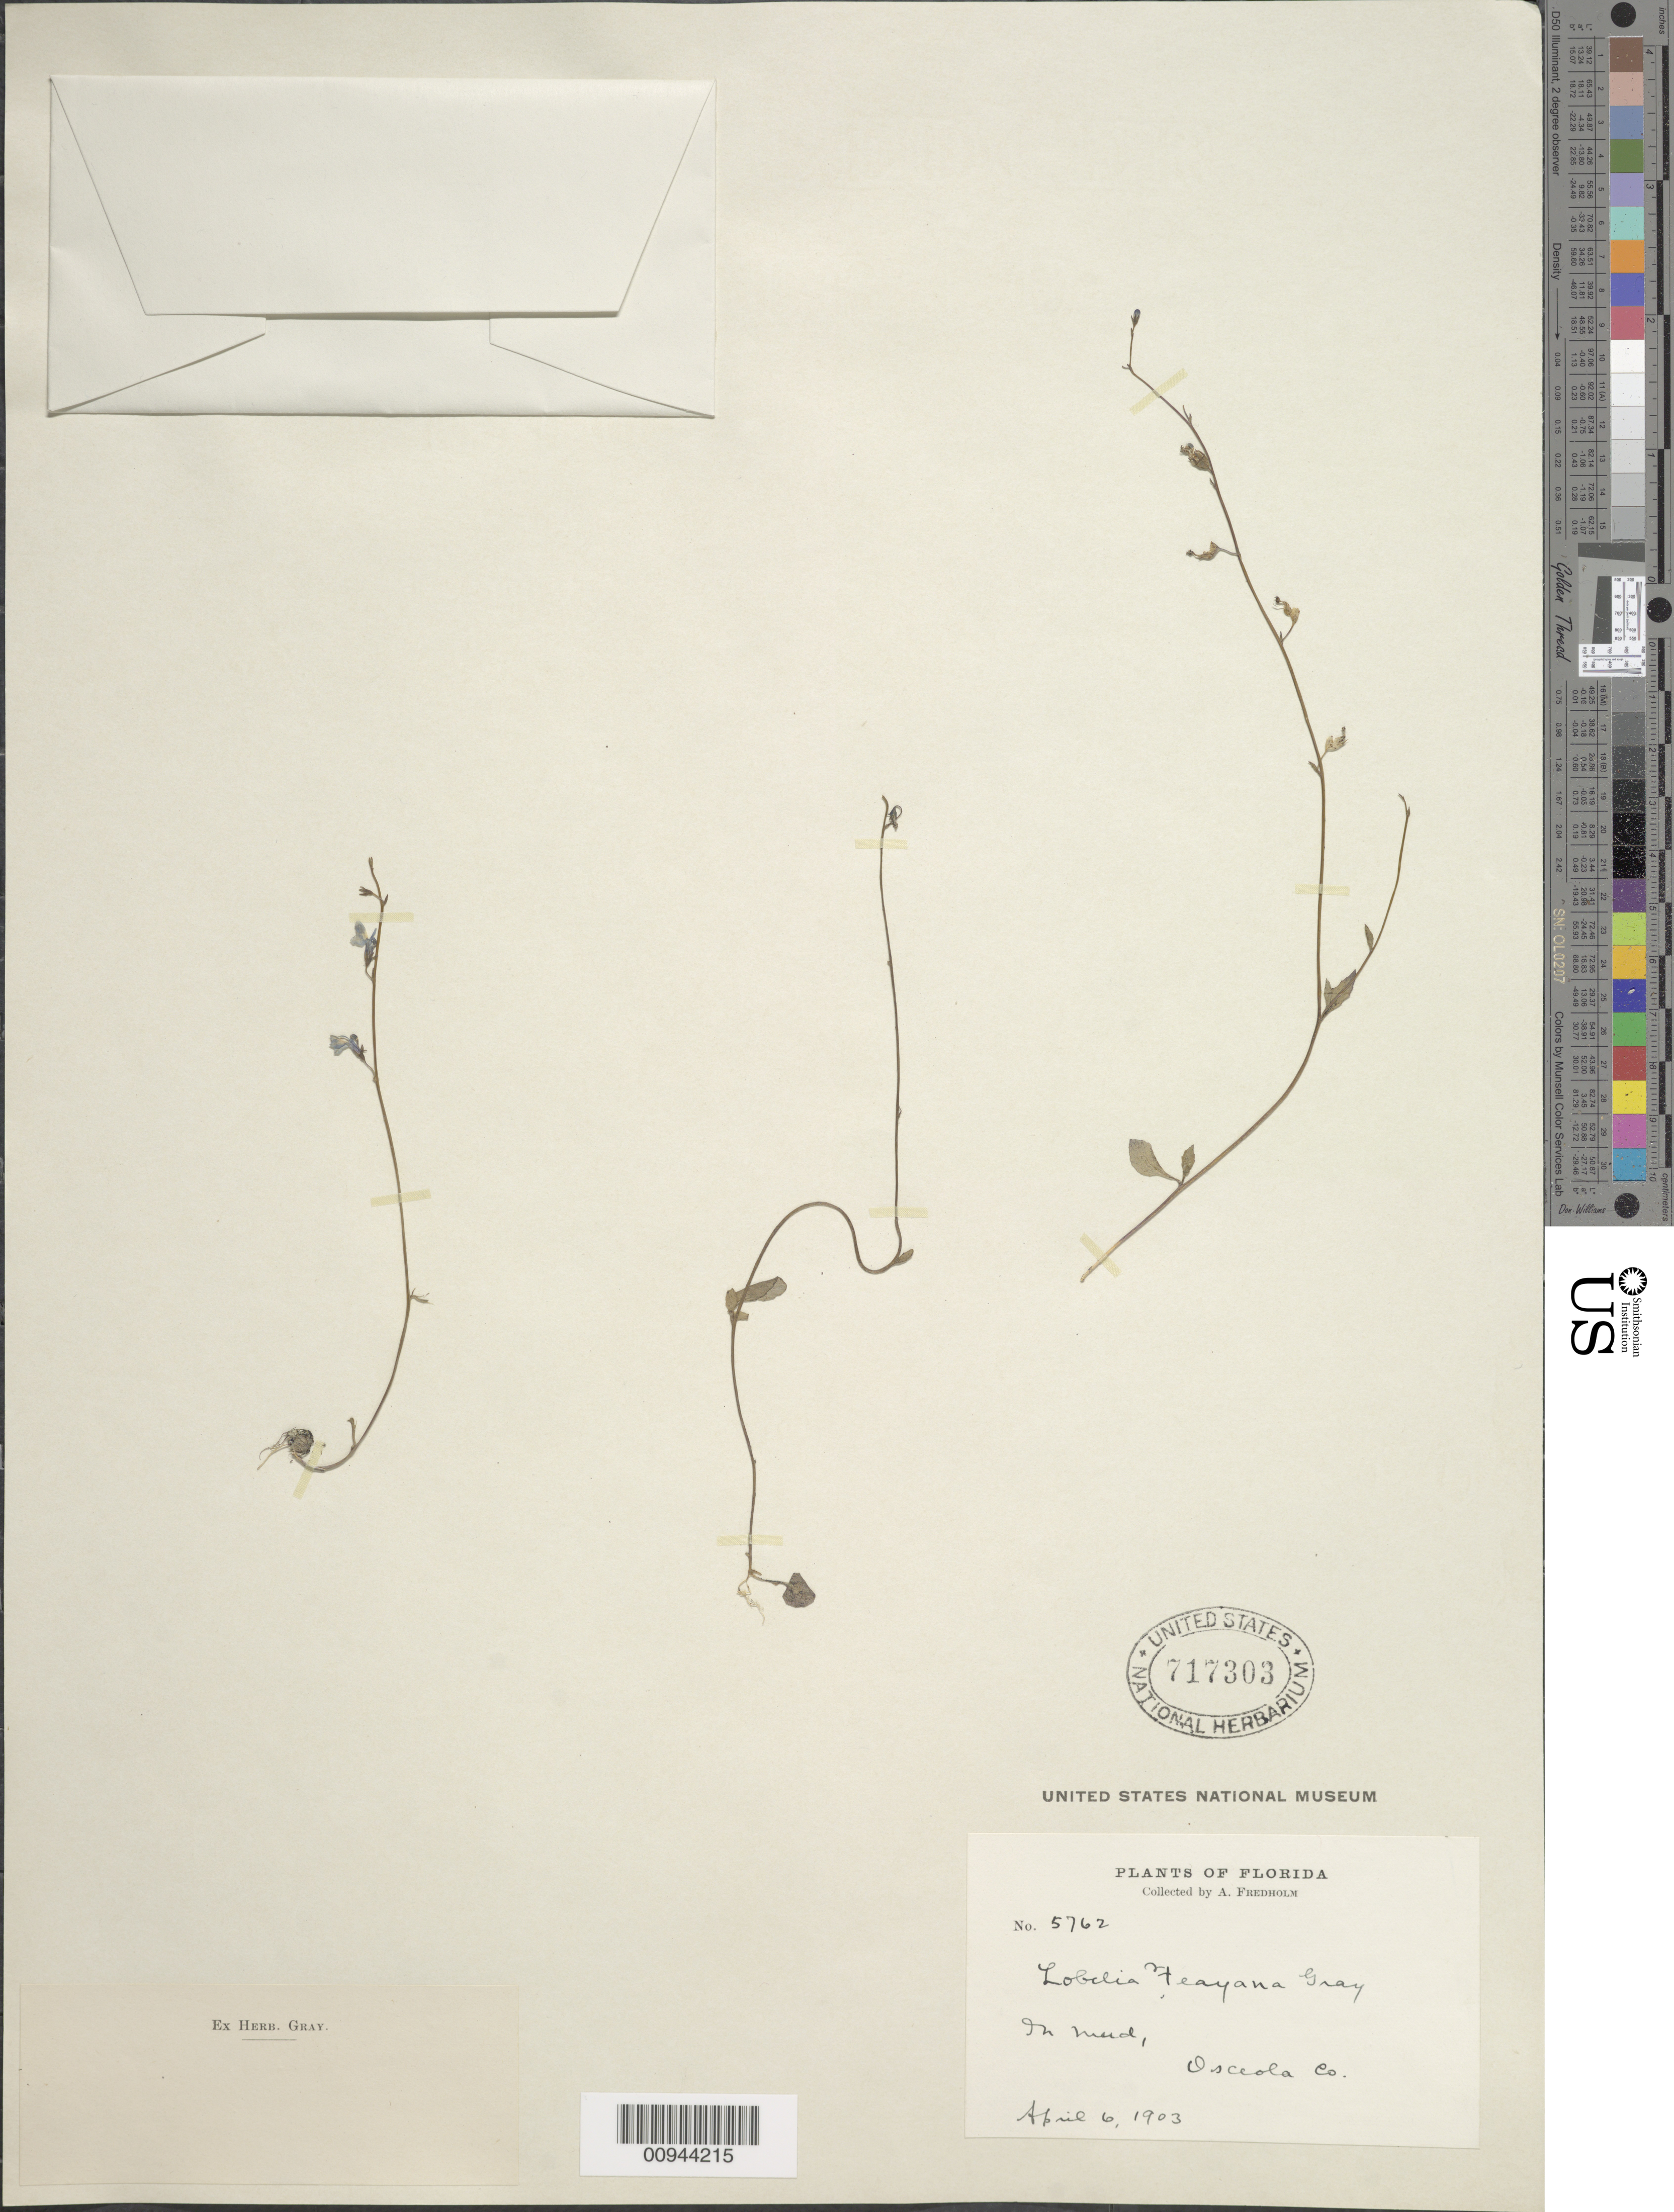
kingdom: Plantae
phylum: Tracheophyta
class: Magnoliopsida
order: Asterales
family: Campanulaceae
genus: Lobelia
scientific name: Lobelia feayana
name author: A. Gray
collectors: A. J. Fredholm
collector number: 5762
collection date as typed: April 6, 1903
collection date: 1903-04-06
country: United States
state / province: Florida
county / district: Osceola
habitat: in mud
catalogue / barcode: US 717303